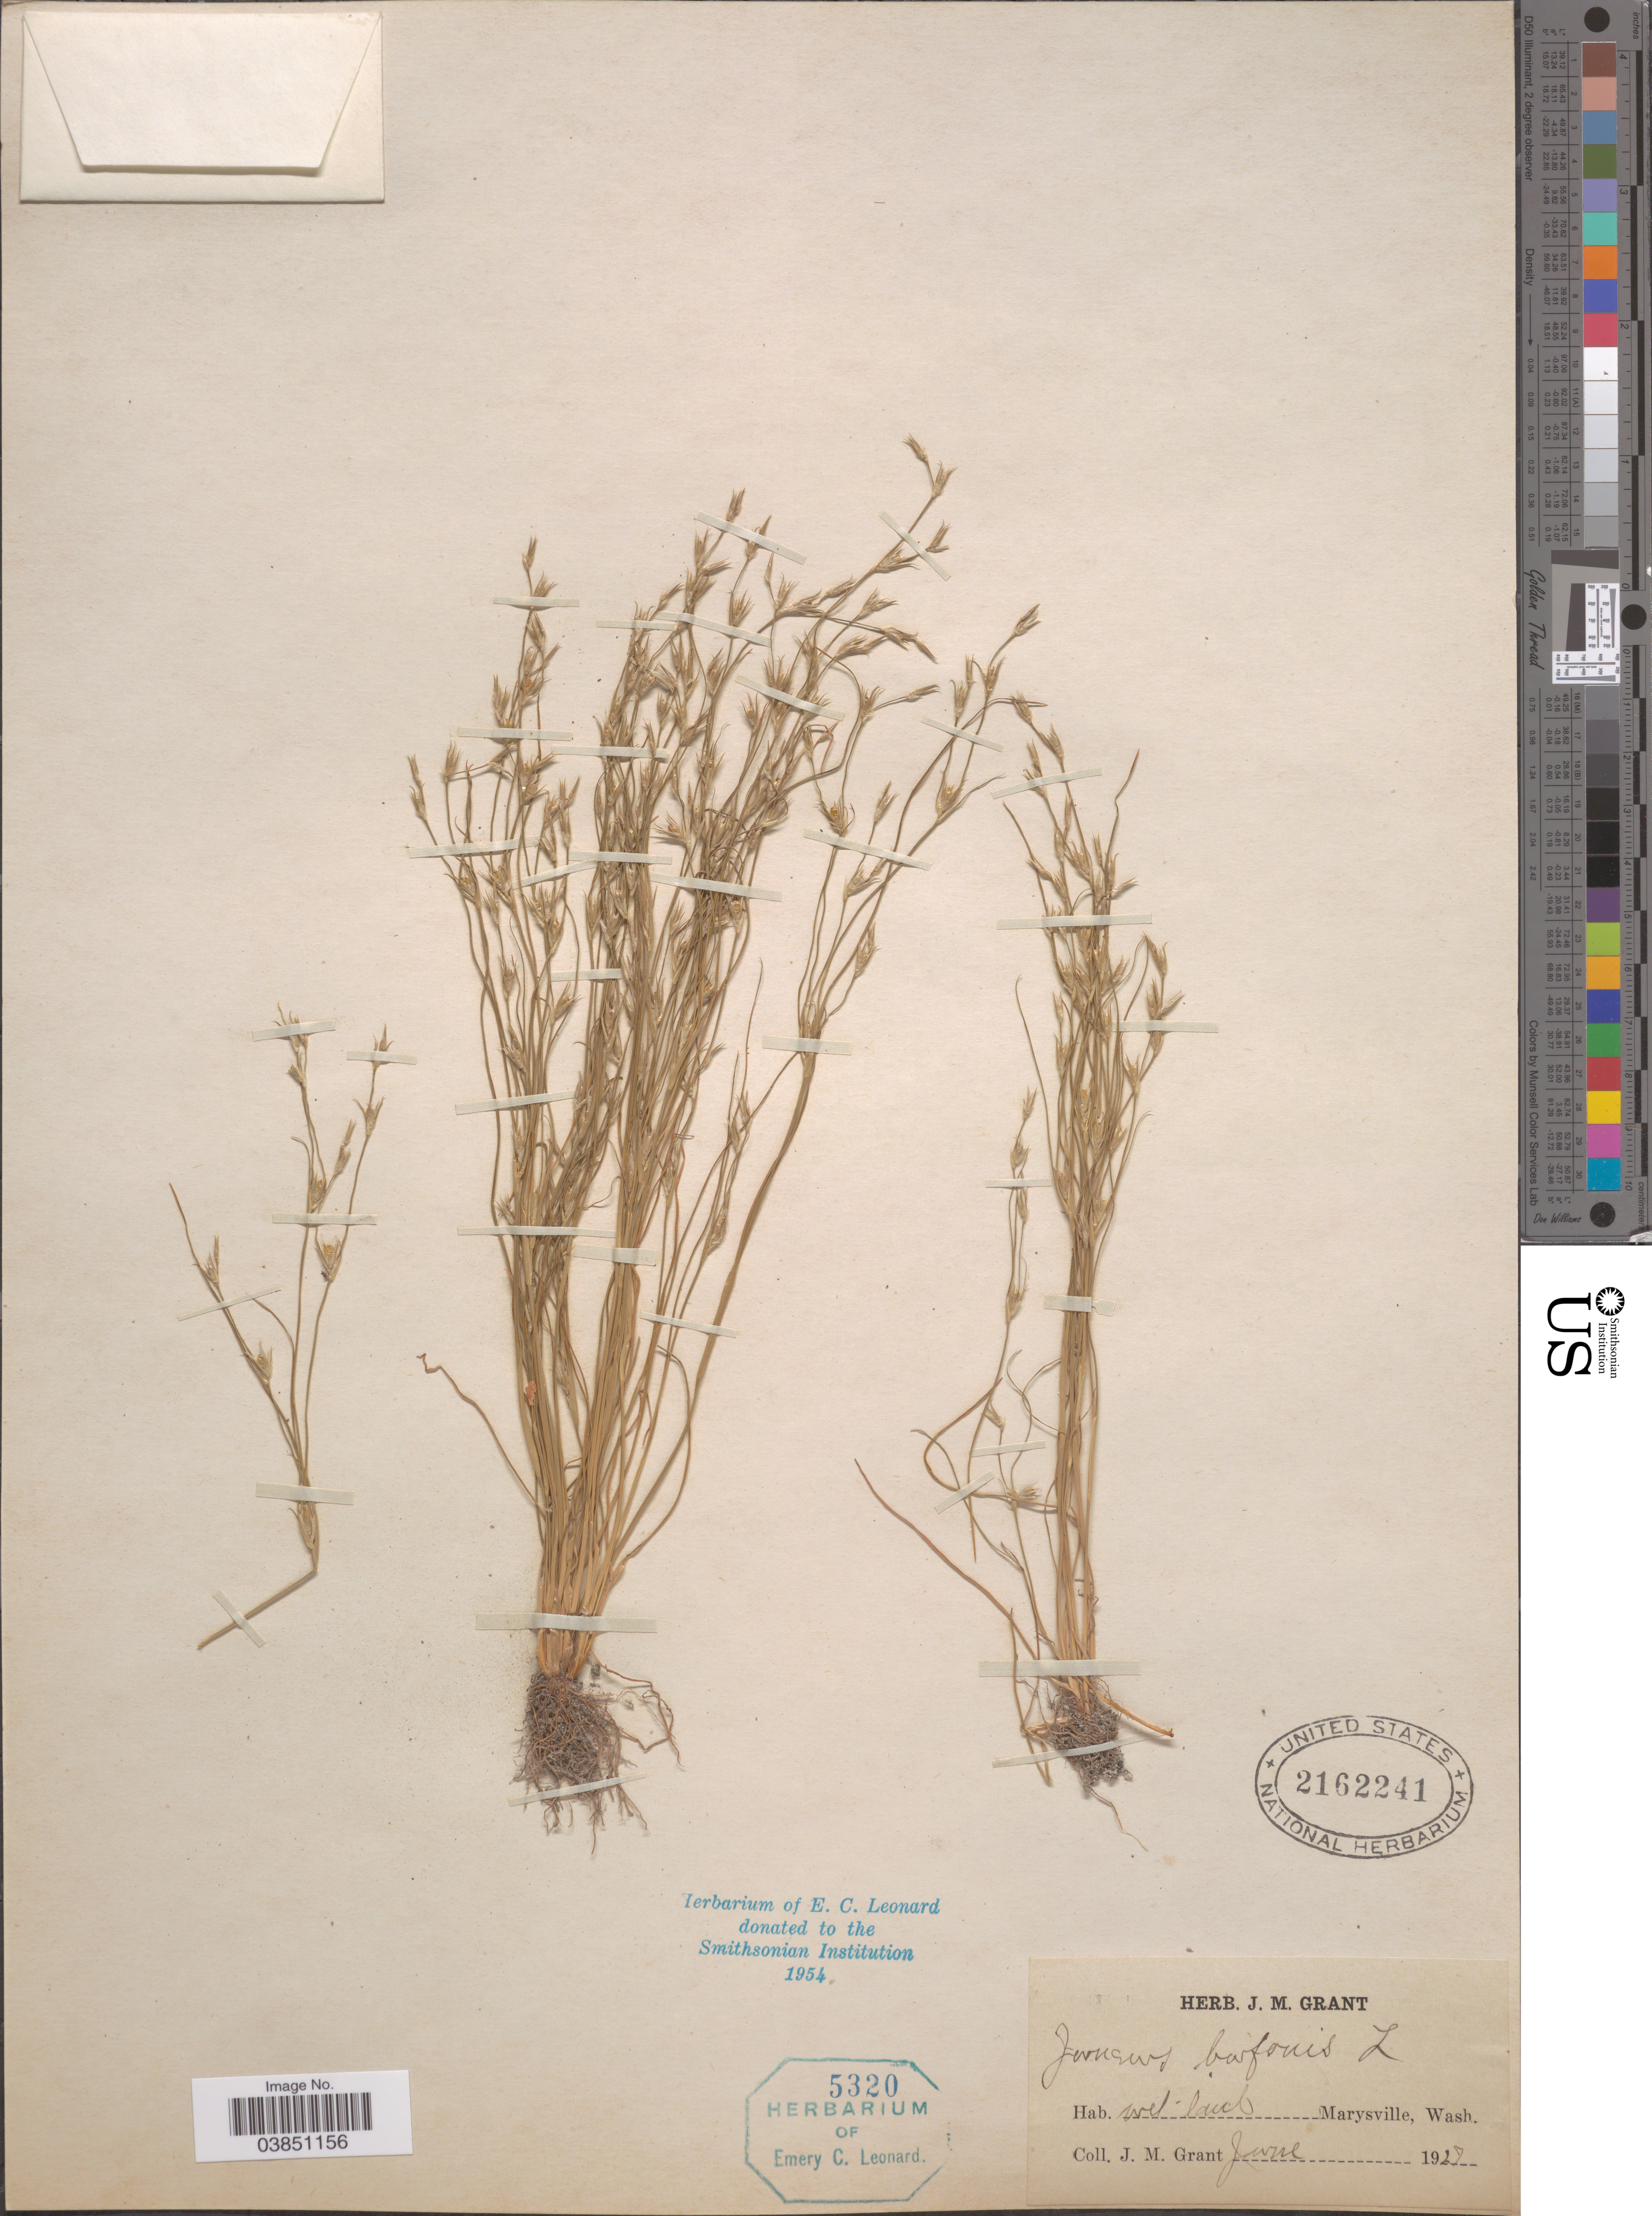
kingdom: Plantae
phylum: Tracheophyta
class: Liliopsida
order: Poales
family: Juncaceae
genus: Juncus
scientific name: Juncus bufonius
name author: L.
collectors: J. M. Grant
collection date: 1927-06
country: United States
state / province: Washington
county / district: Snohomish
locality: Marysville.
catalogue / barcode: US 2162241